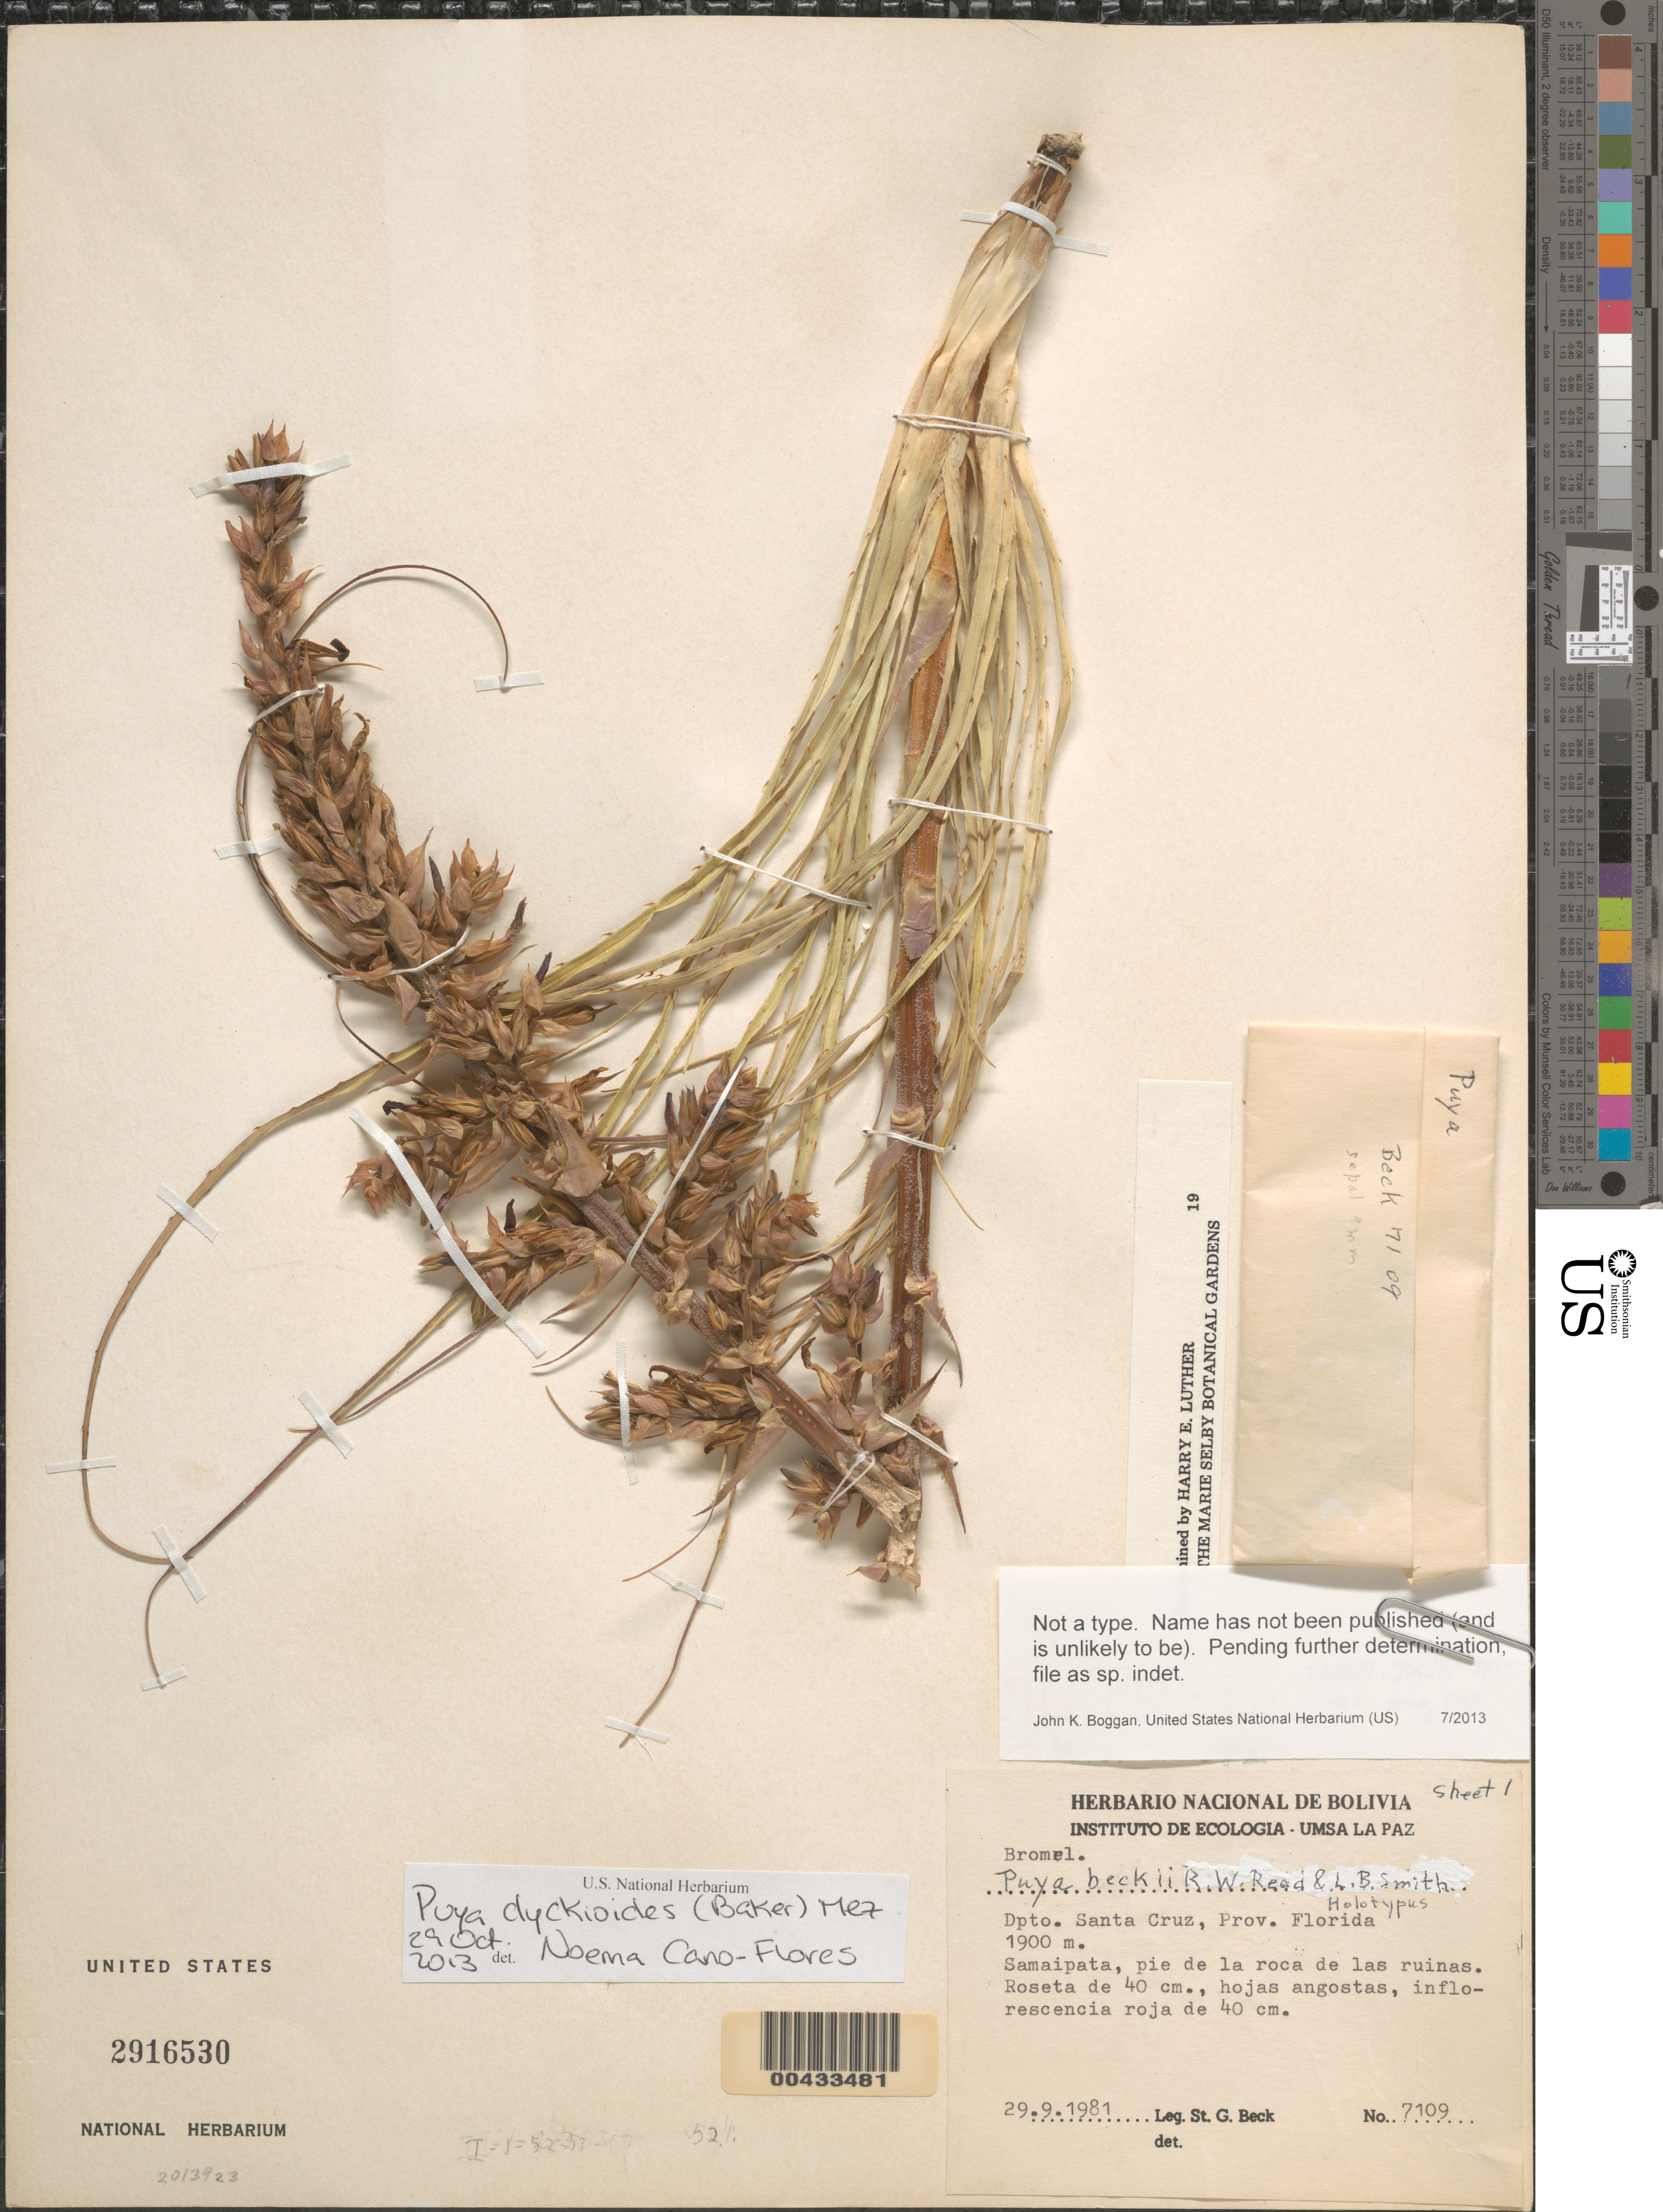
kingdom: Plantae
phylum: Tracheophyta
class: Liliopsida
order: Poales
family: Bromeliaceae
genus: Puya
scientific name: Puya dyckioides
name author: (Baker) Mez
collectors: S. G. Beck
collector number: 7109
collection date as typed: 29 Sep 1981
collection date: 1981-09-29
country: Bolivia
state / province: Santa Cruz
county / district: Florida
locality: Samaipata, pie de la Roca de las Ruinas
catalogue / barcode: US 2916530